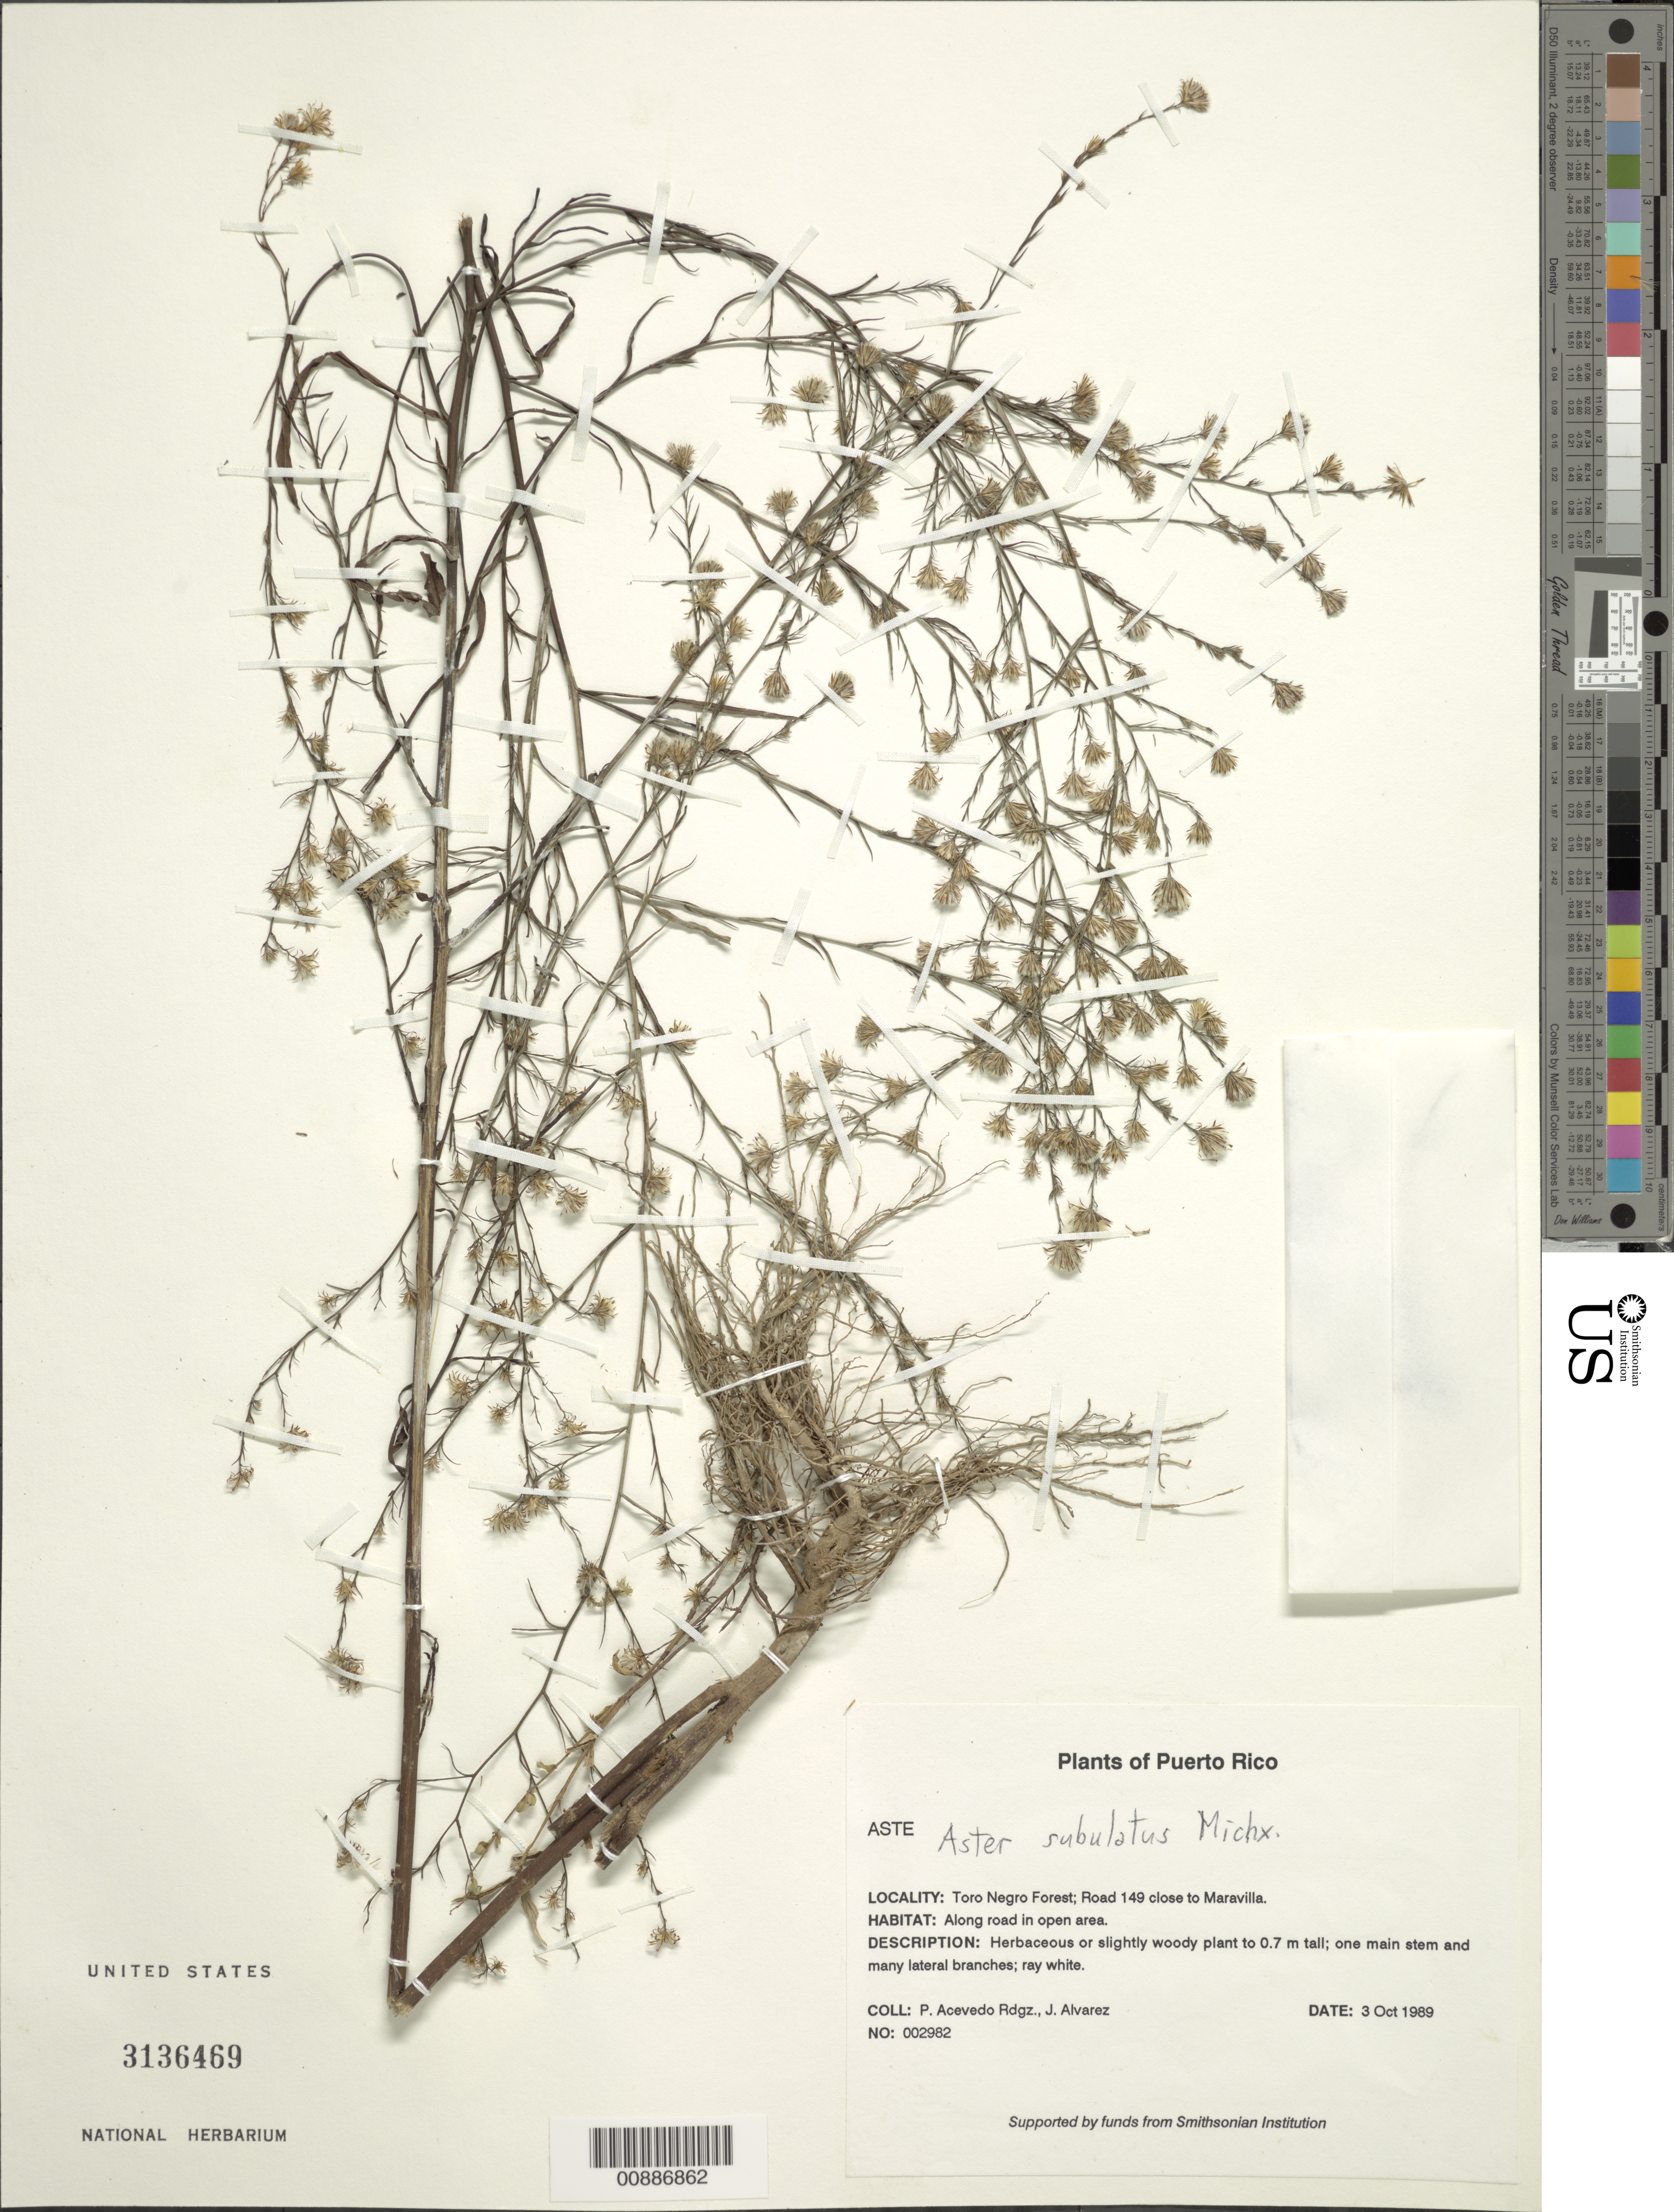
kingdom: Plantae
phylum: Tracheophyta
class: Magnoliopsida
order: Asterales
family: Asteraceae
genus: Symphyotrichum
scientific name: Symphyotrichum subulatum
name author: (Michx.) G.L. Nesom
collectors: P. Acevedo-Rodr.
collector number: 2982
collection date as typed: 03 Oct 1989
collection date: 1989-10-03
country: Puerto Rico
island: Puerto Rico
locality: Toro Negro Forest: Road 149, close to Maravilla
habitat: In open areas along road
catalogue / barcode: US 3136469